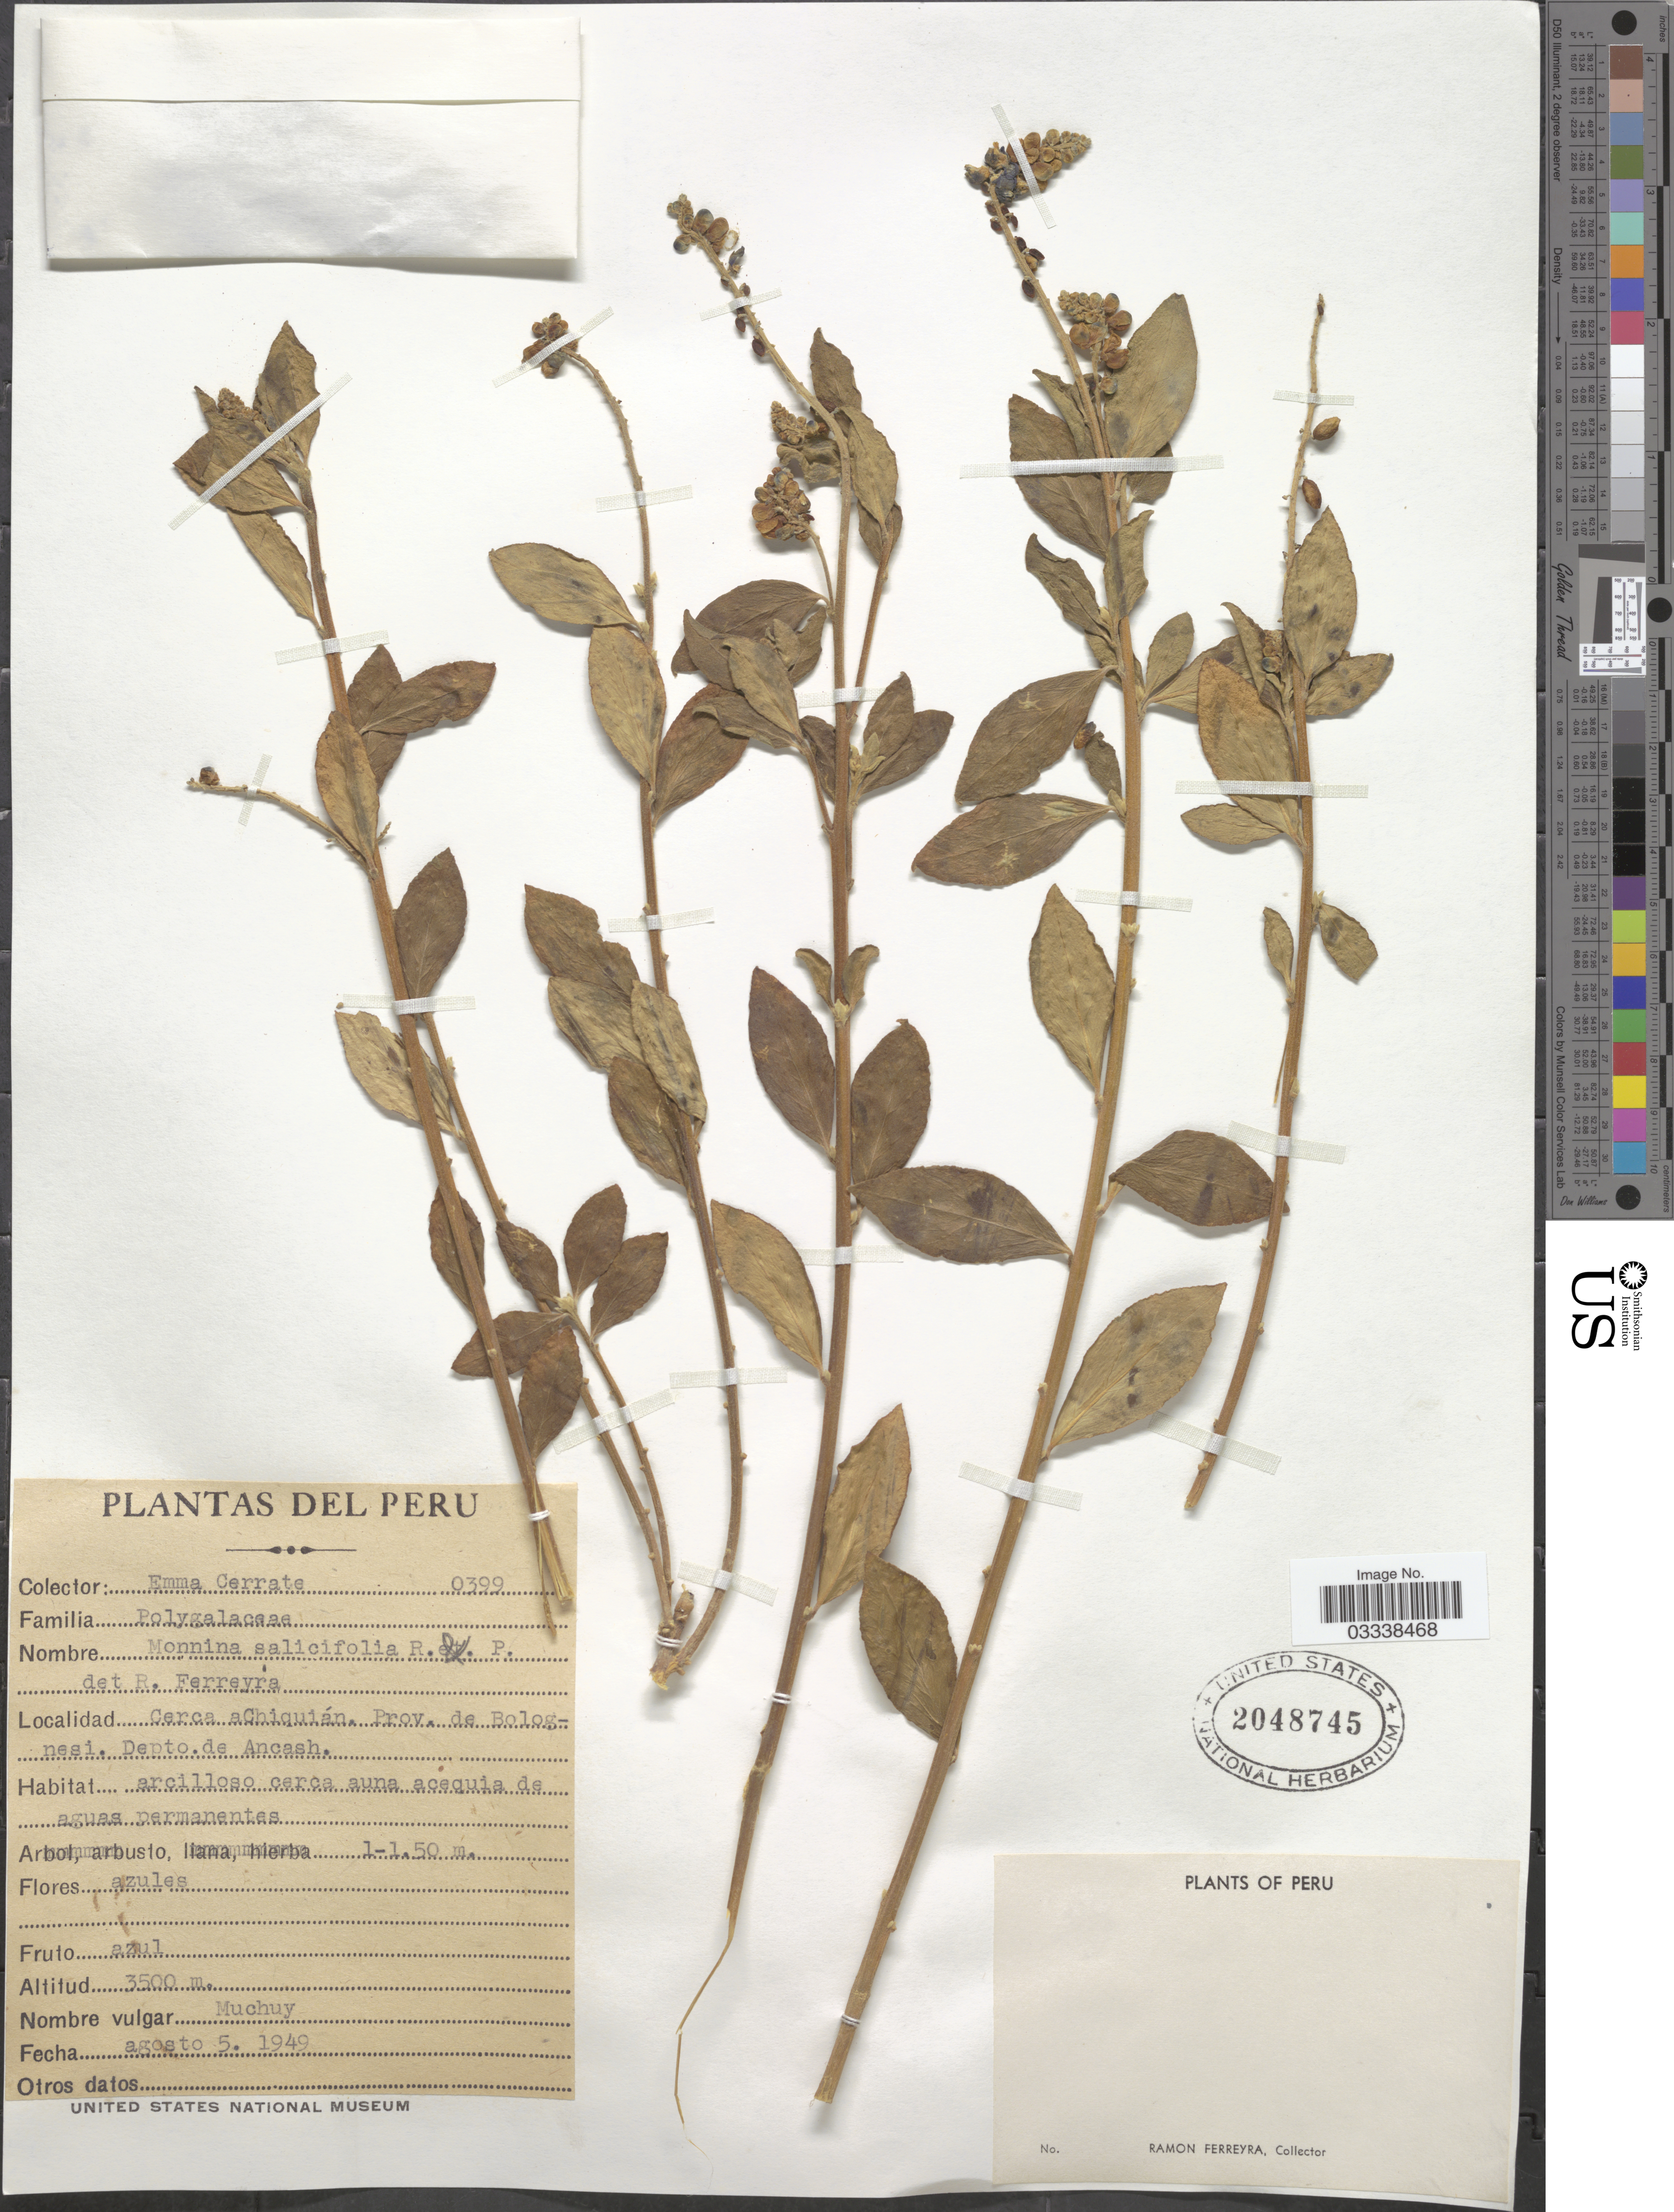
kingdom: Plantae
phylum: Tracheophyta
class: Magnoliopsida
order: Fabales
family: Polygalaceae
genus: Monnina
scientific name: Monnina salicifolia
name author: Ruiz & Pav.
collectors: E. Cerrate & R. A. Ferreyra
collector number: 0399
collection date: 1949-08-05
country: Peru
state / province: Ancash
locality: Cerca a Chiquián. Prov. de Bolognesi. Depto. de Ancash.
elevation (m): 3500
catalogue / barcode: US 2048745